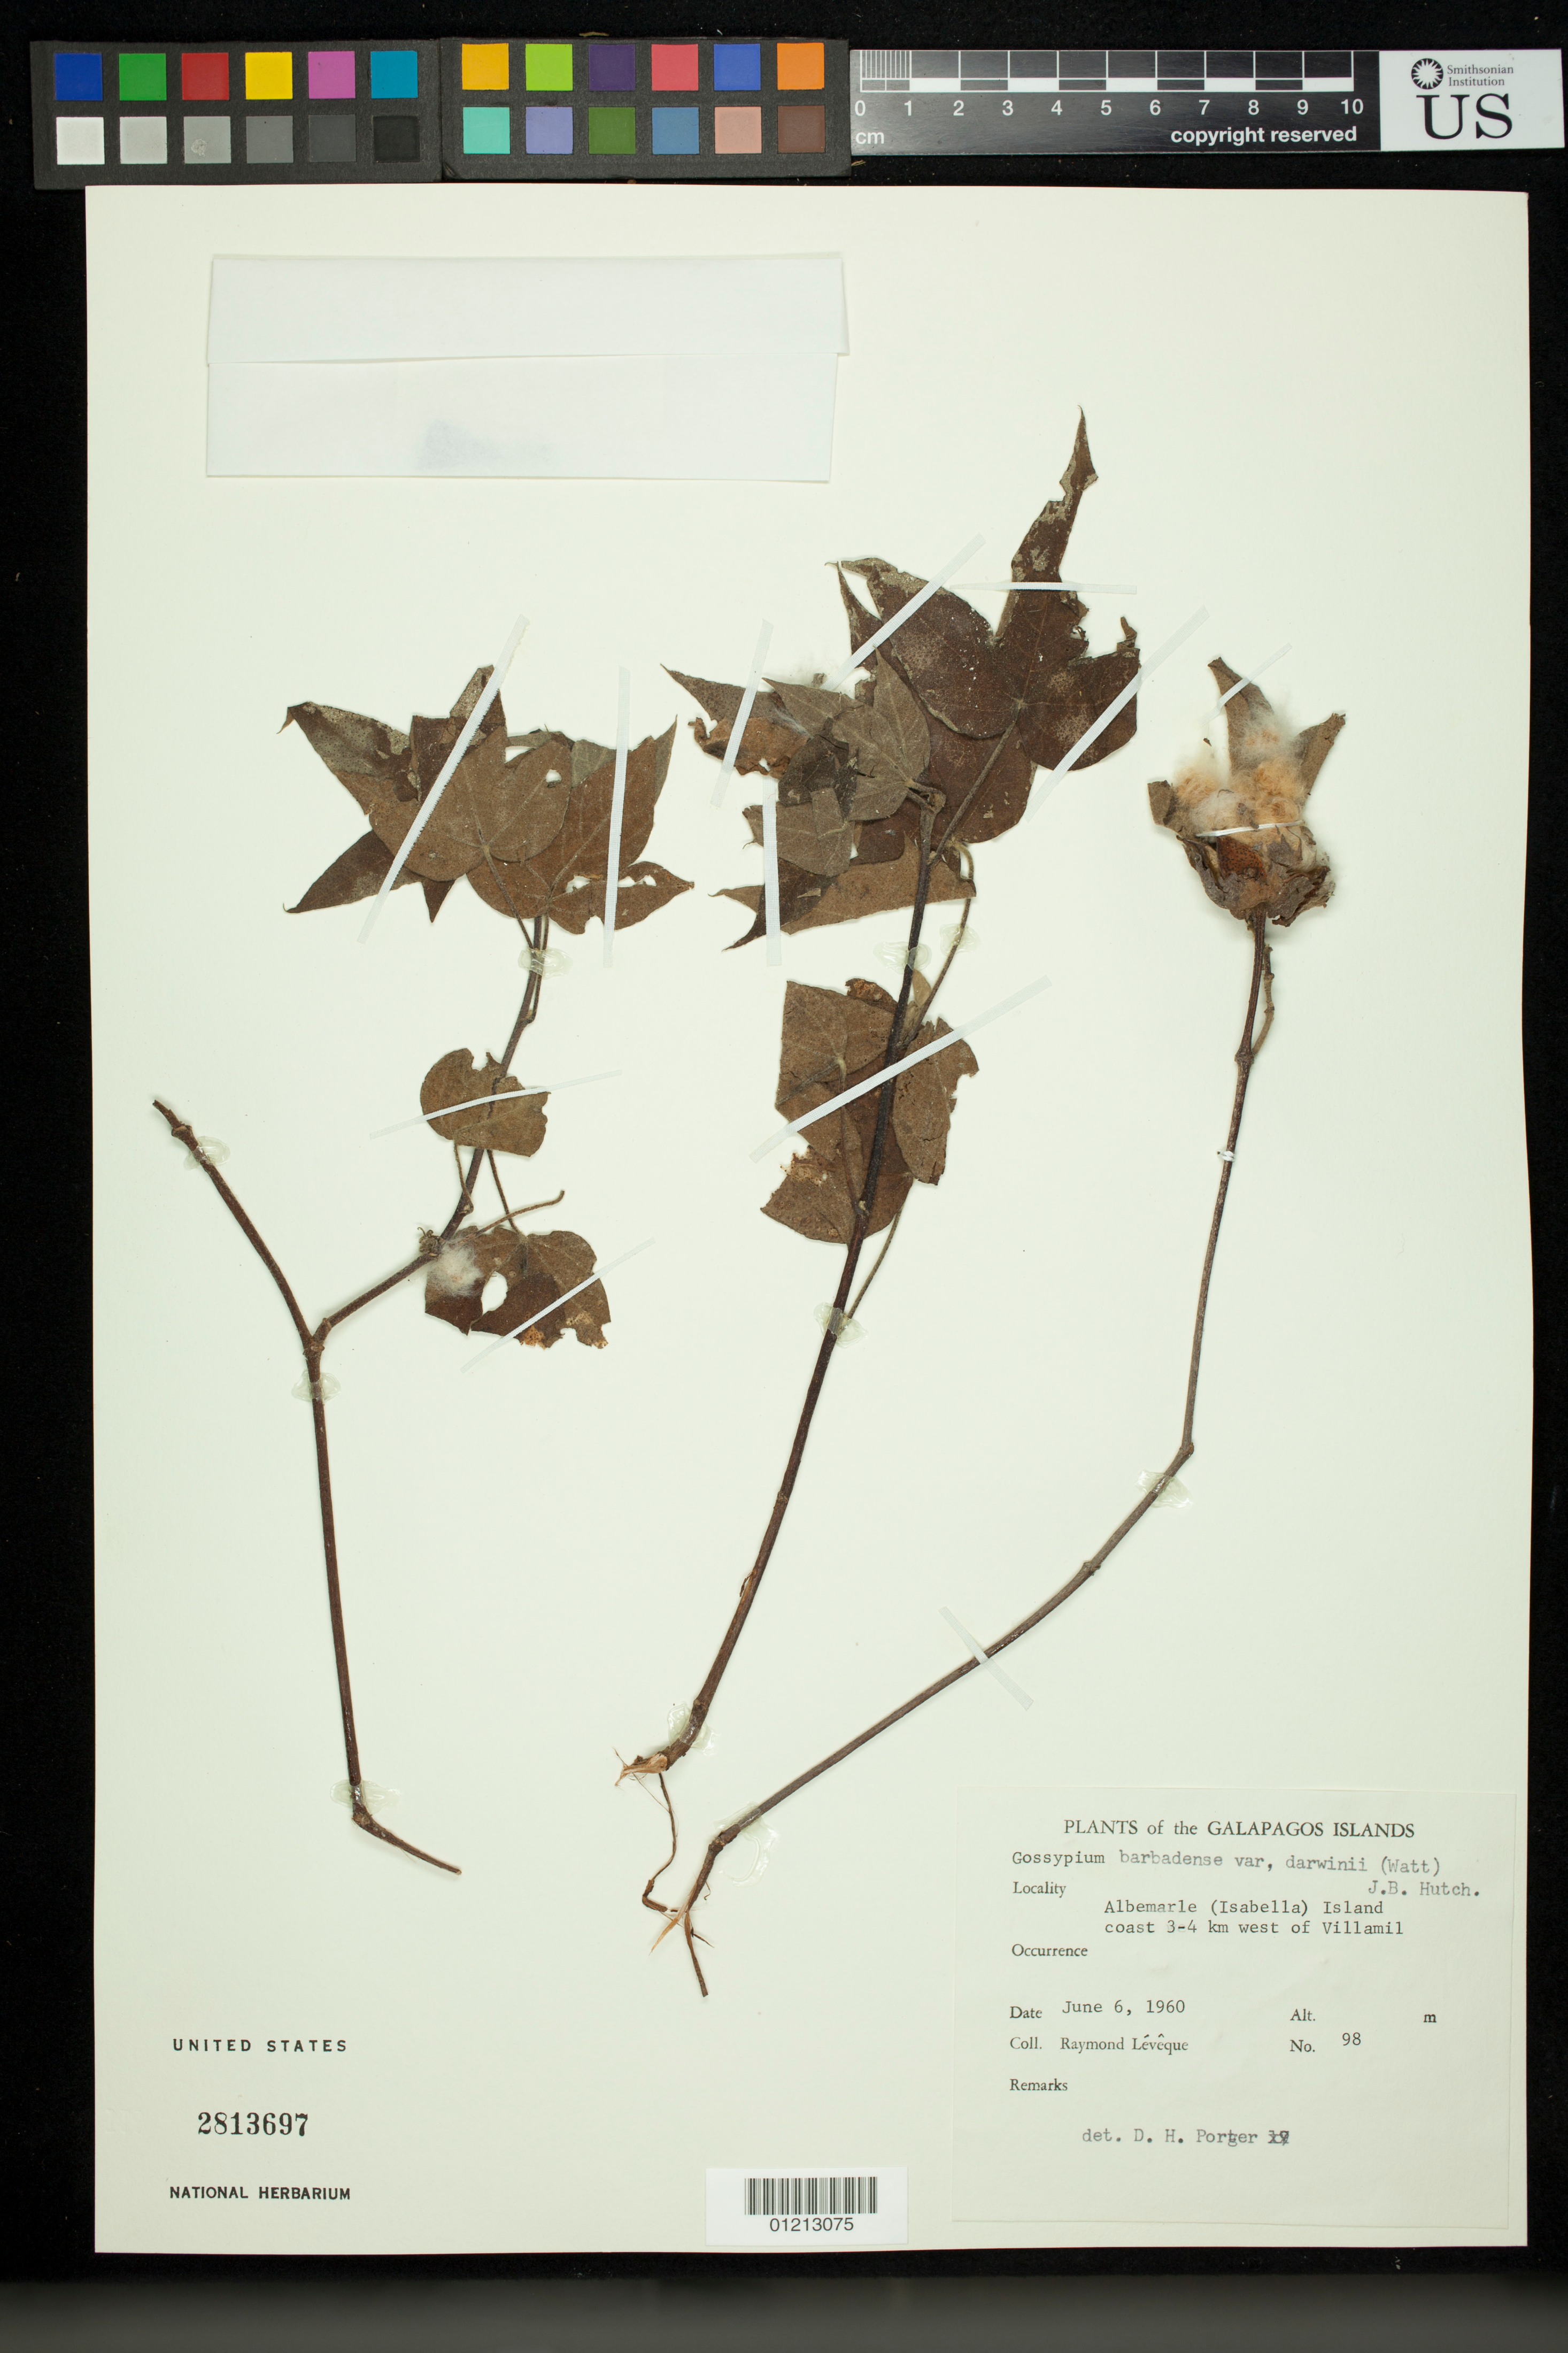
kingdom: Plantae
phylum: Tracheophyta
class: Magnoliopsida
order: Malvales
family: Malvaceae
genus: Gossypium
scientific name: Gossypium peruvianum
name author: Cav.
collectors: R. Lévêque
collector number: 98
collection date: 1960-06-06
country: Ecuador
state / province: Colón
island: Isabela [Albemarle]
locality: Coast 3-4 km west of Villamil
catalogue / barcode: US 2813697